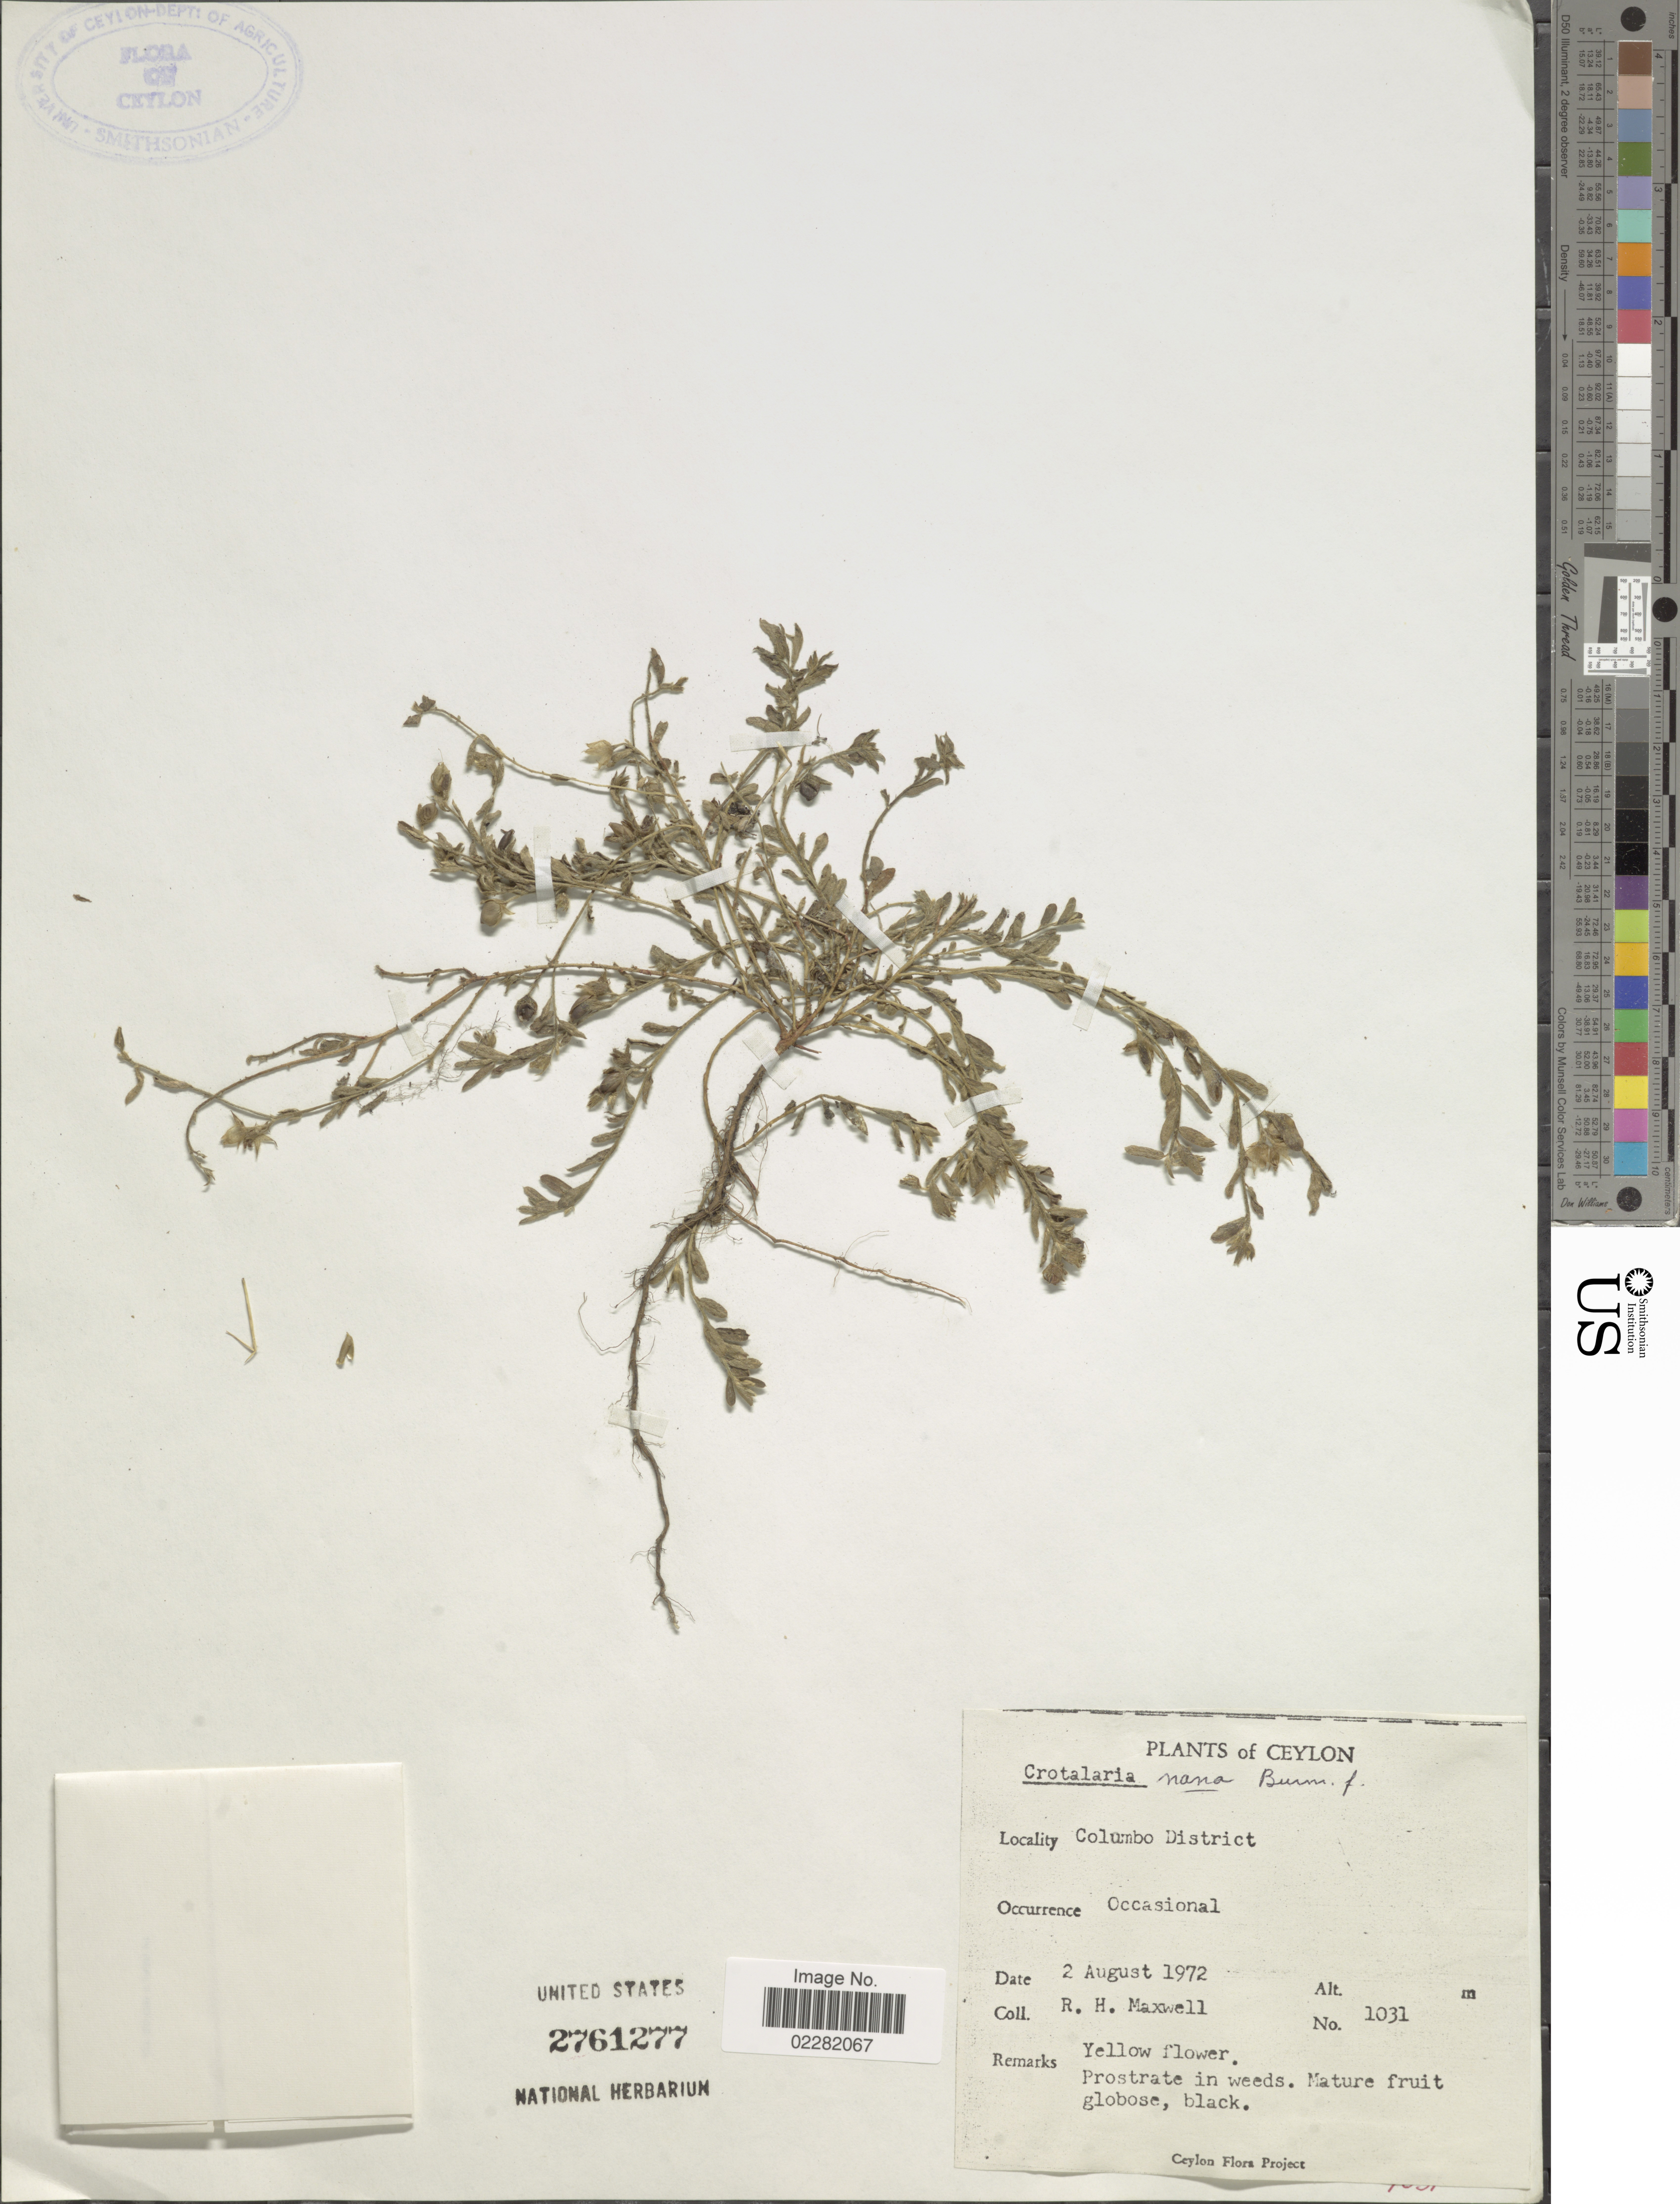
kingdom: Plantae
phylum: Tracheophyta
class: Magnoliopsida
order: Fabales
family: Fabaceae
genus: Crotalaria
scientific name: Crotalaria nana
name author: Burm. f.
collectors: R. Maxwell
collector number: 1031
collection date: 1972-08-02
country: Sri Lanka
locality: Ceylon, Columbo District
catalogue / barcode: US 2761277